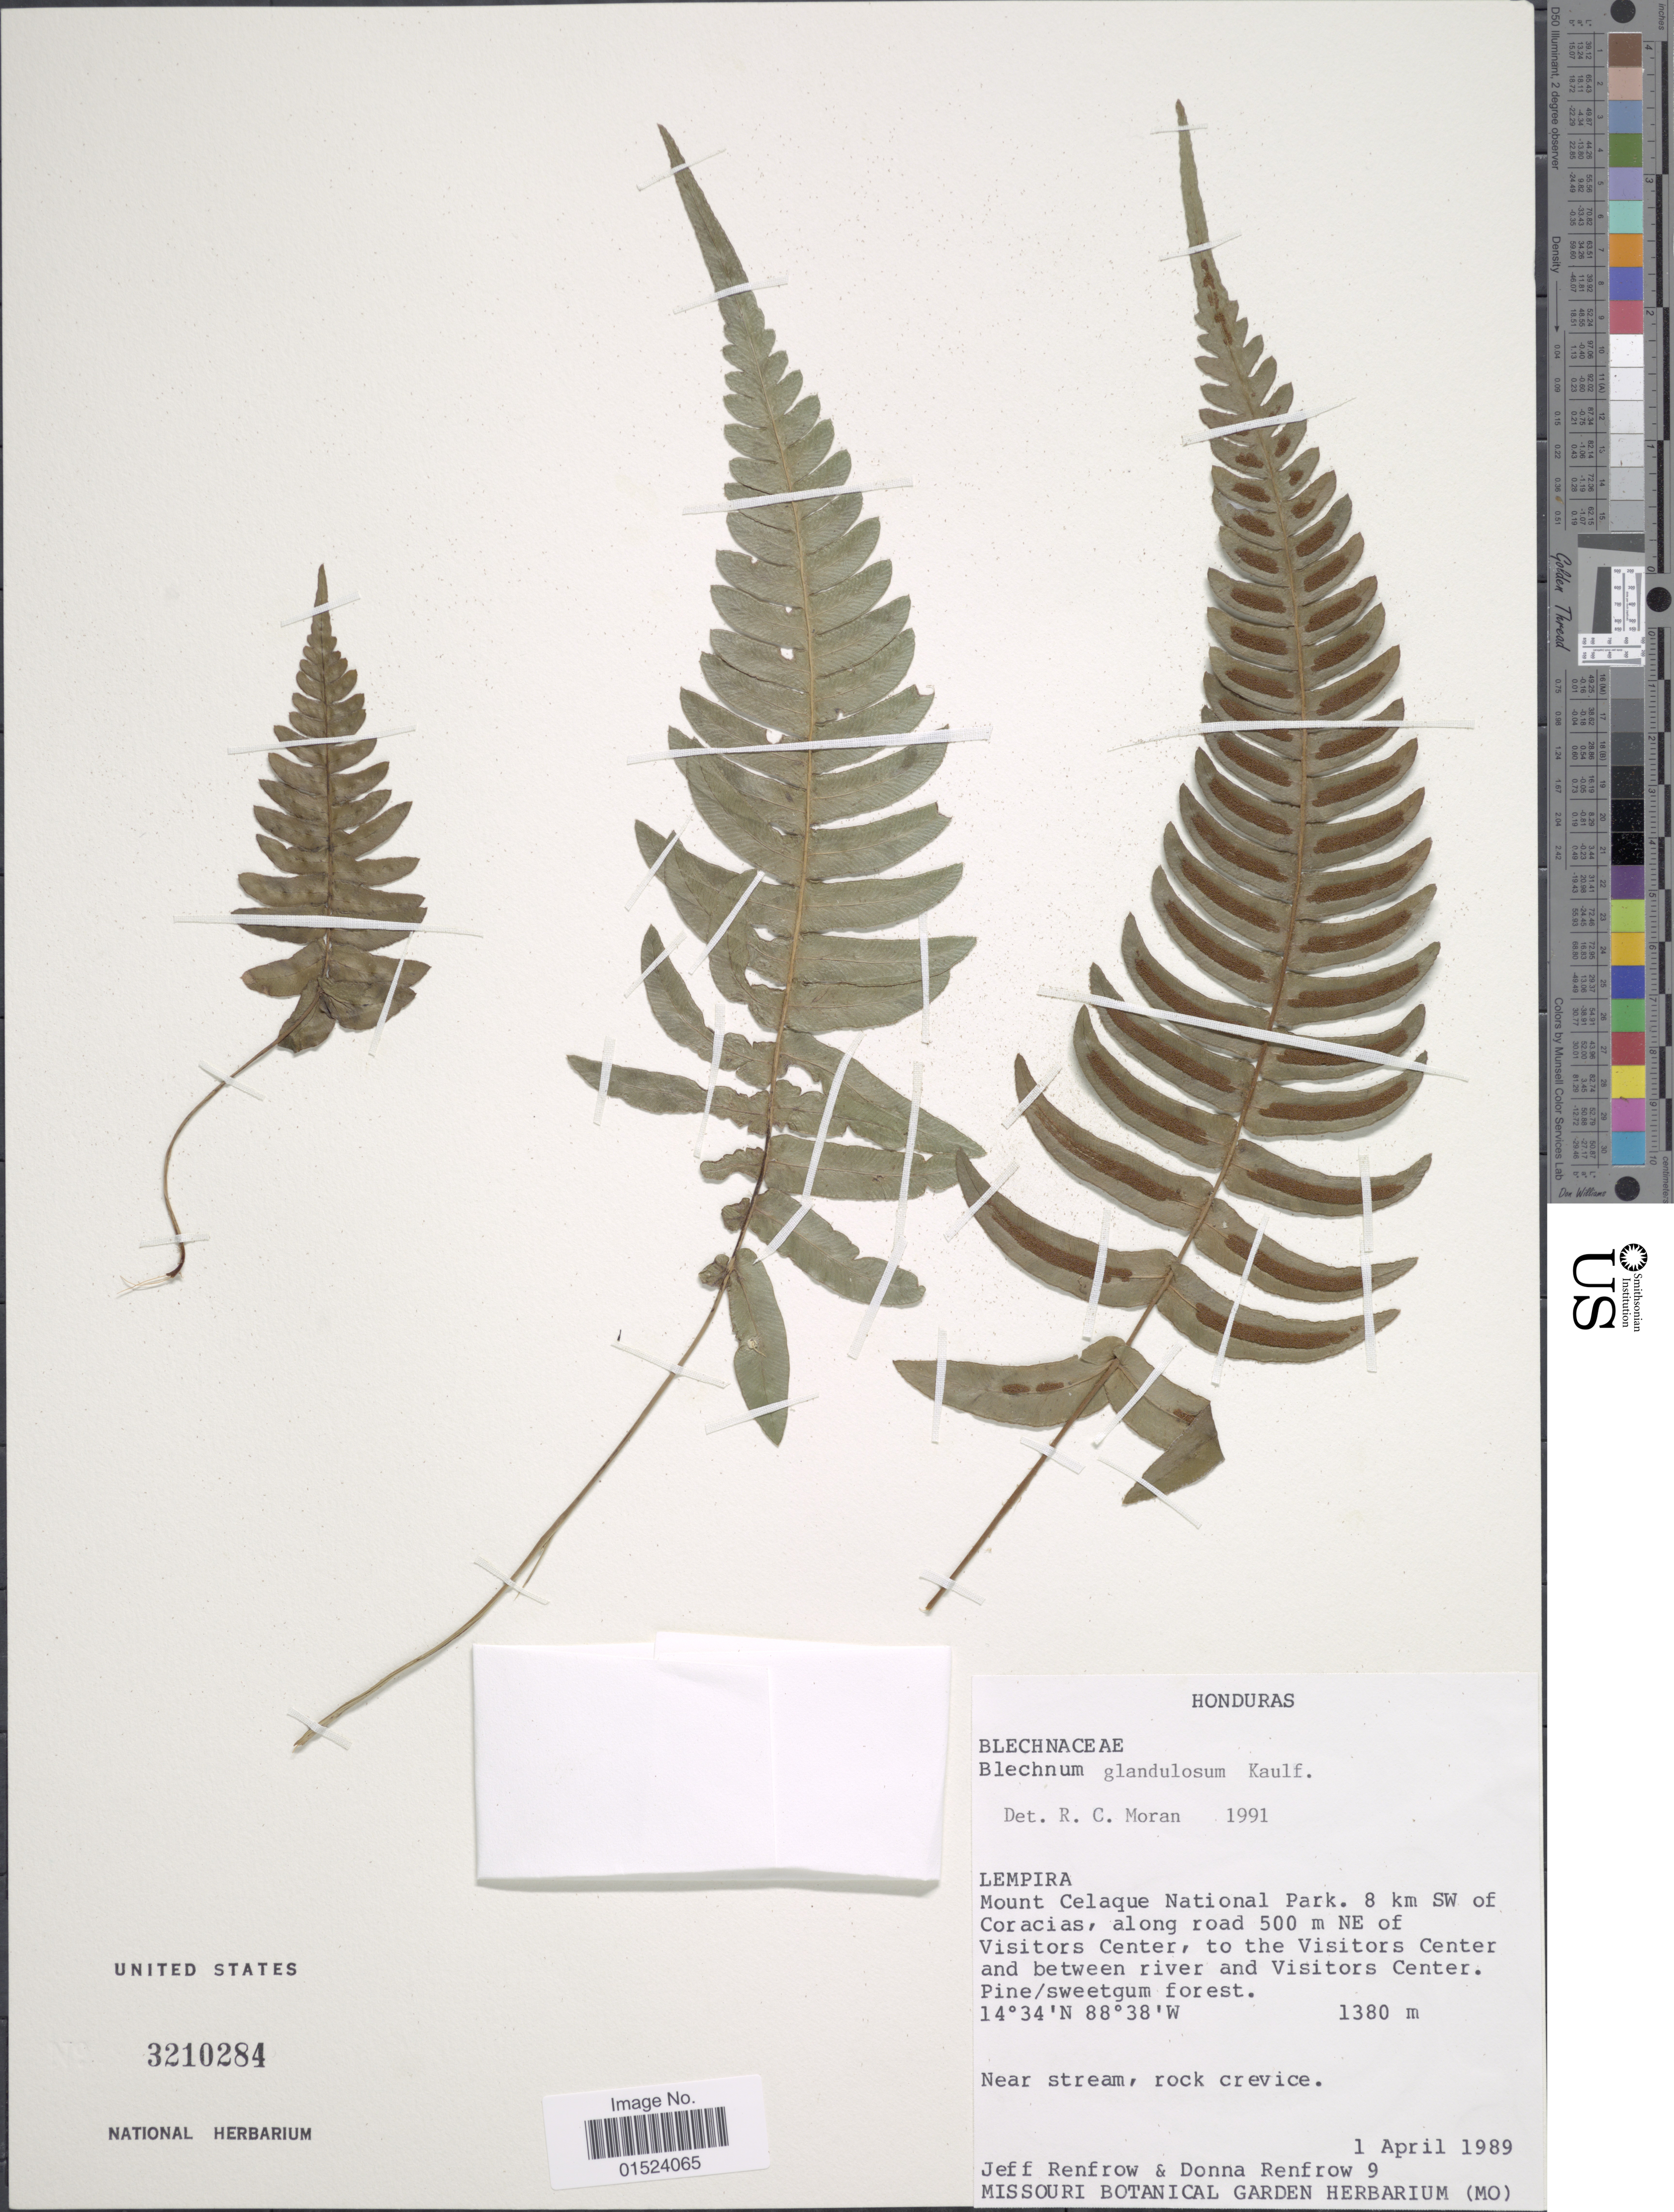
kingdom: Plantae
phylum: Tracheophyta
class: Polypodiopsida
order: Polypodiales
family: Blechnaceae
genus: Blechnum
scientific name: Blechnum glandulosum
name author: Link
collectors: J. Renfrow & D. Renfrow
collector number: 9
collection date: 1989-04-01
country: Honduras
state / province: Lempira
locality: Mount Celaque National Park, 8 km SW of Coracias, along road 500 m NE of Visitors Center, to the Visitors Center and between river and Visitors Center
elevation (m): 1380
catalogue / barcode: US 3210284